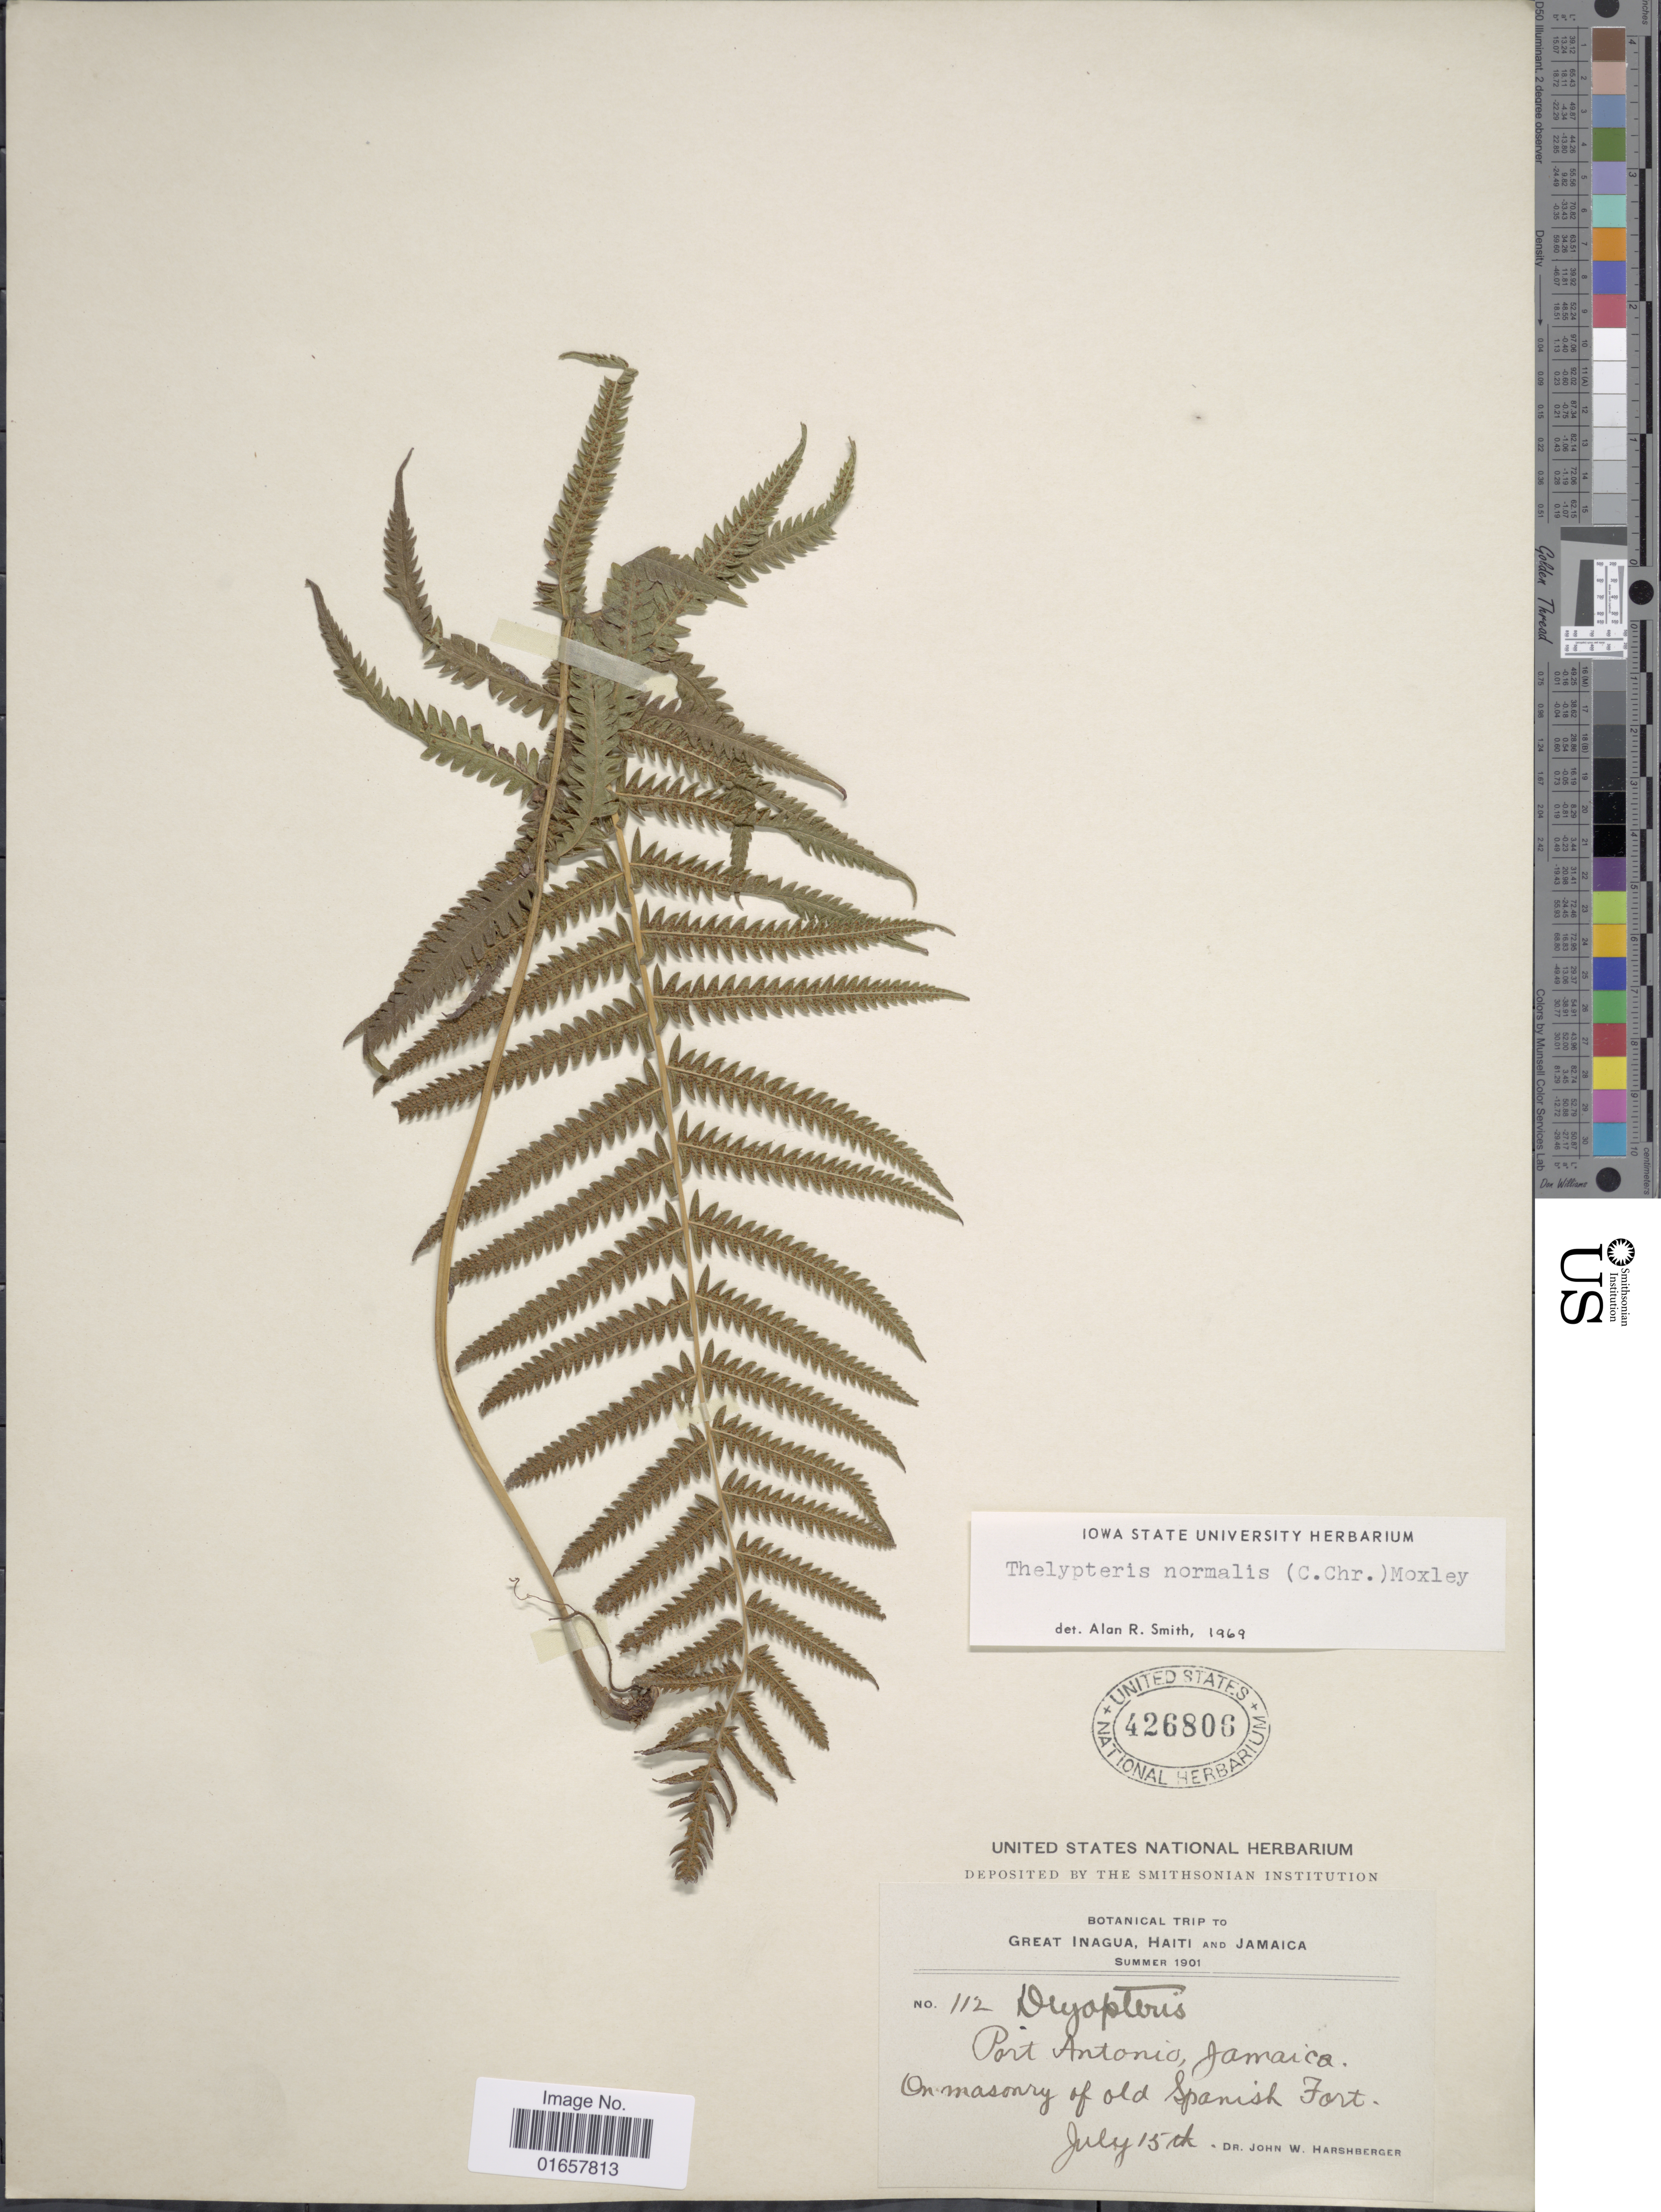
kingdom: Plantae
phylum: Tracheophyta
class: Polypodiopsida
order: Polypodiales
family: Thelypteridaceae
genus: Christella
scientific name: Christella kunthii comb. ined.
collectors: J. W. Harshberger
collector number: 112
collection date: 1910-07-15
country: Jamaica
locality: Jamaica, Port Antonio, on masonry of Old Spanish Fort.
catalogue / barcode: US 426806